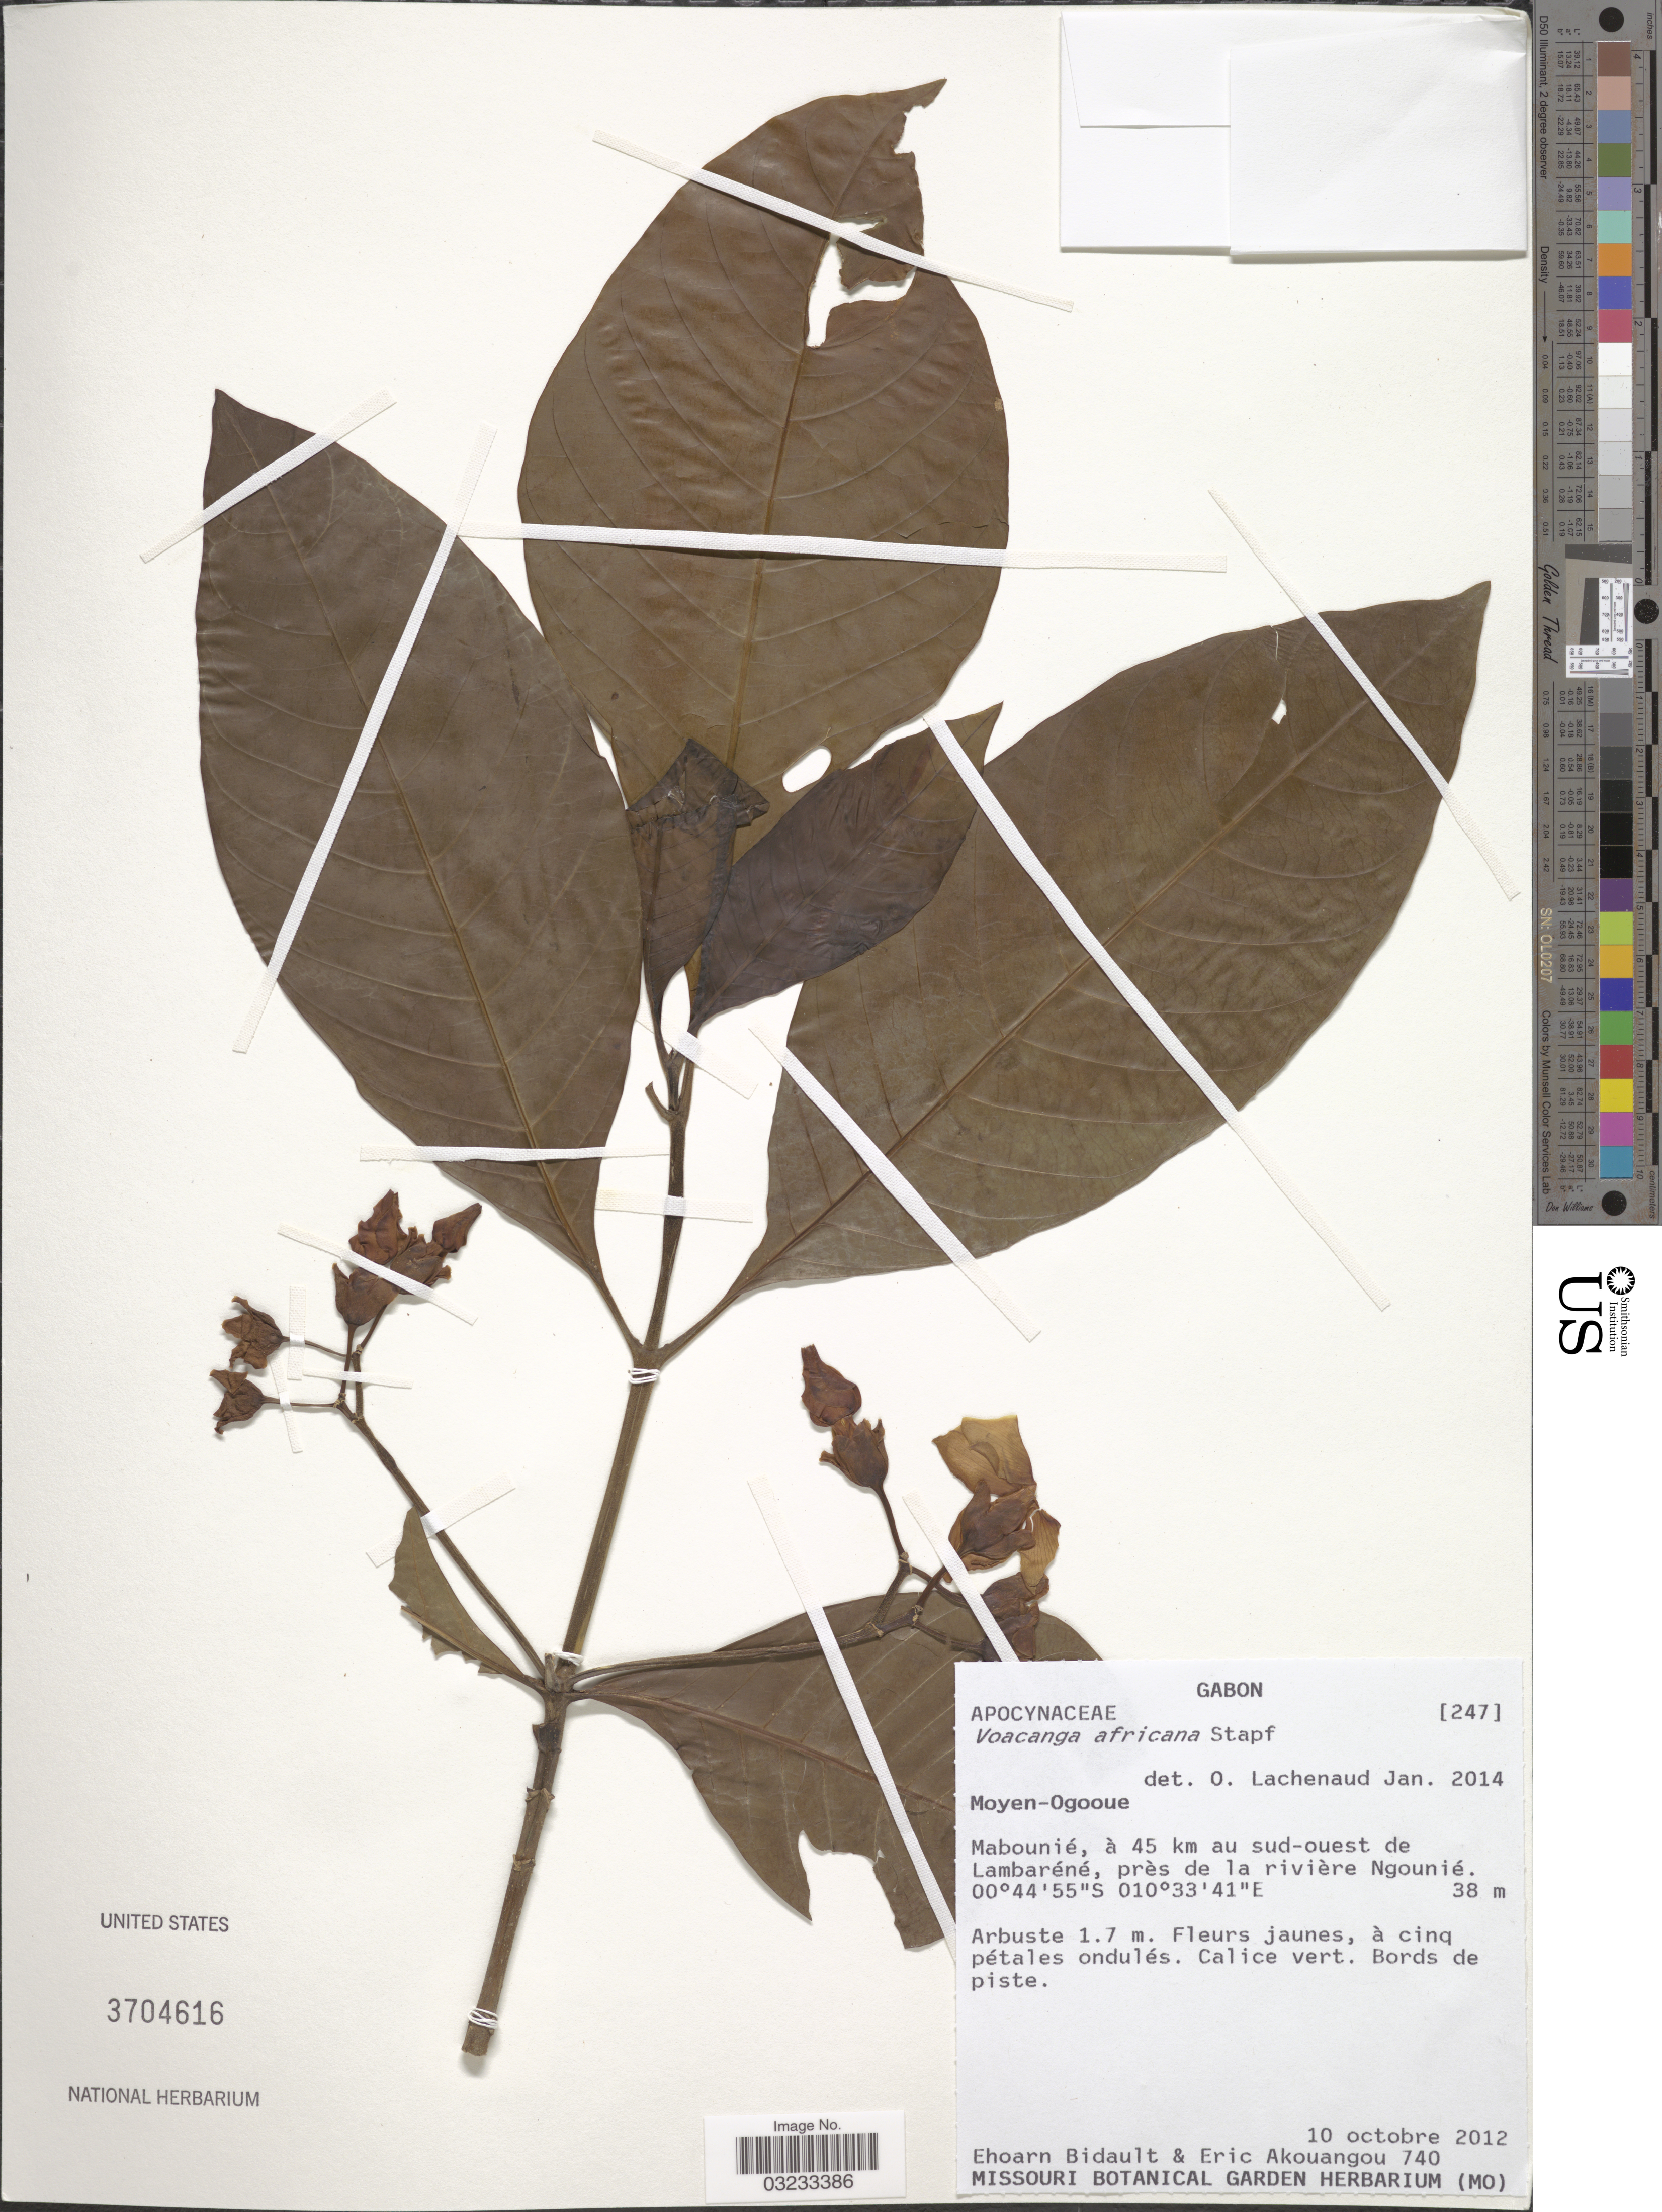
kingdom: Plantae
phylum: Tracheophyta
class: Magnoliopsida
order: Gentianales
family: Apocynaceae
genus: Voacanga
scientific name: Voacanga africana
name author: Stapf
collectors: E. Bidault & E. Akouangou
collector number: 740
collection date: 2012-10-10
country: Gabon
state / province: Moyen-Ogooue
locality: Mabounié, à 45 km au sud-ouest de Lambaréné, près de la rivière Ngounié.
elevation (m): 38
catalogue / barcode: US 3704616